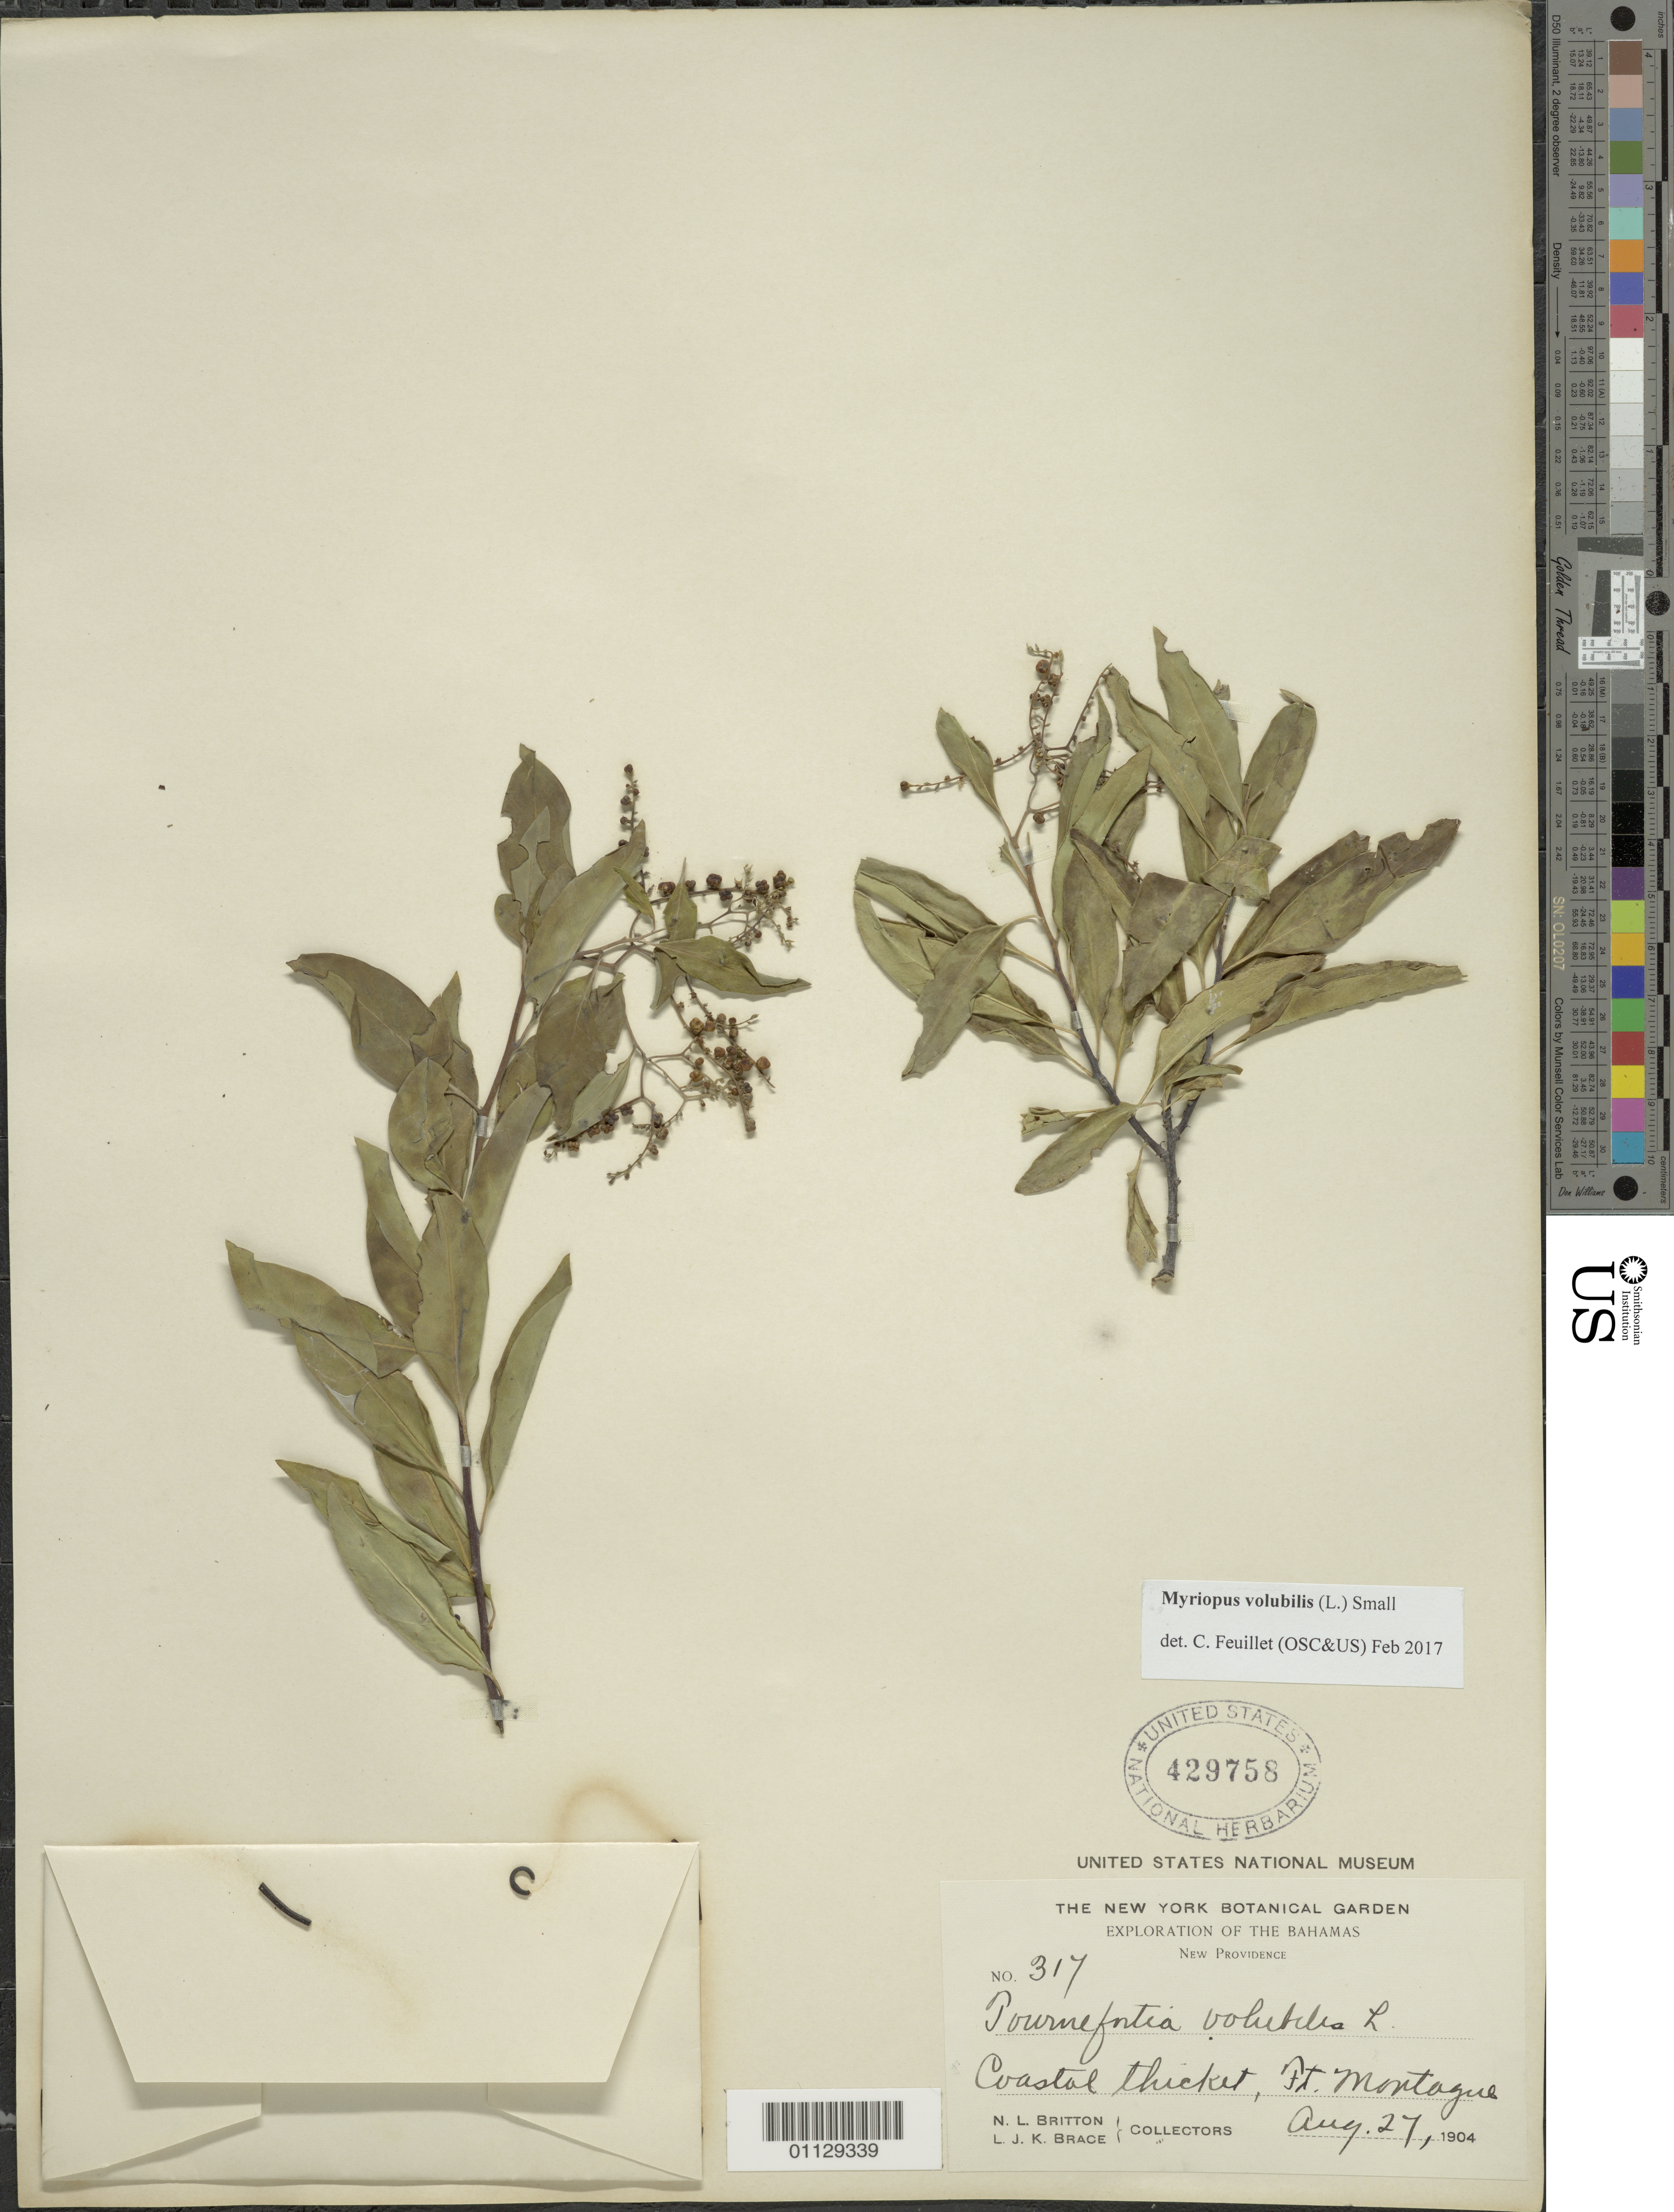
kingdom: Plantae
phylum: Tracheophyta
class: Magnoliopsida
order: Boraginales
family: Heliotropiaceae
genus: Myriopus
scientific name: Myriopus volubilis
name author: (L.) Small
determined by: Feuillet, C.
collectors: N. Britton & L. J. K. Brace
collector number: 317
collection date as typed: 27 Jul 1904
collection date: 1904-07-27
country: Bahamas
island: New Providence I.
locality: Ft. Montague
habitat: Coastal thicket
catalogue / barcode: US 429758